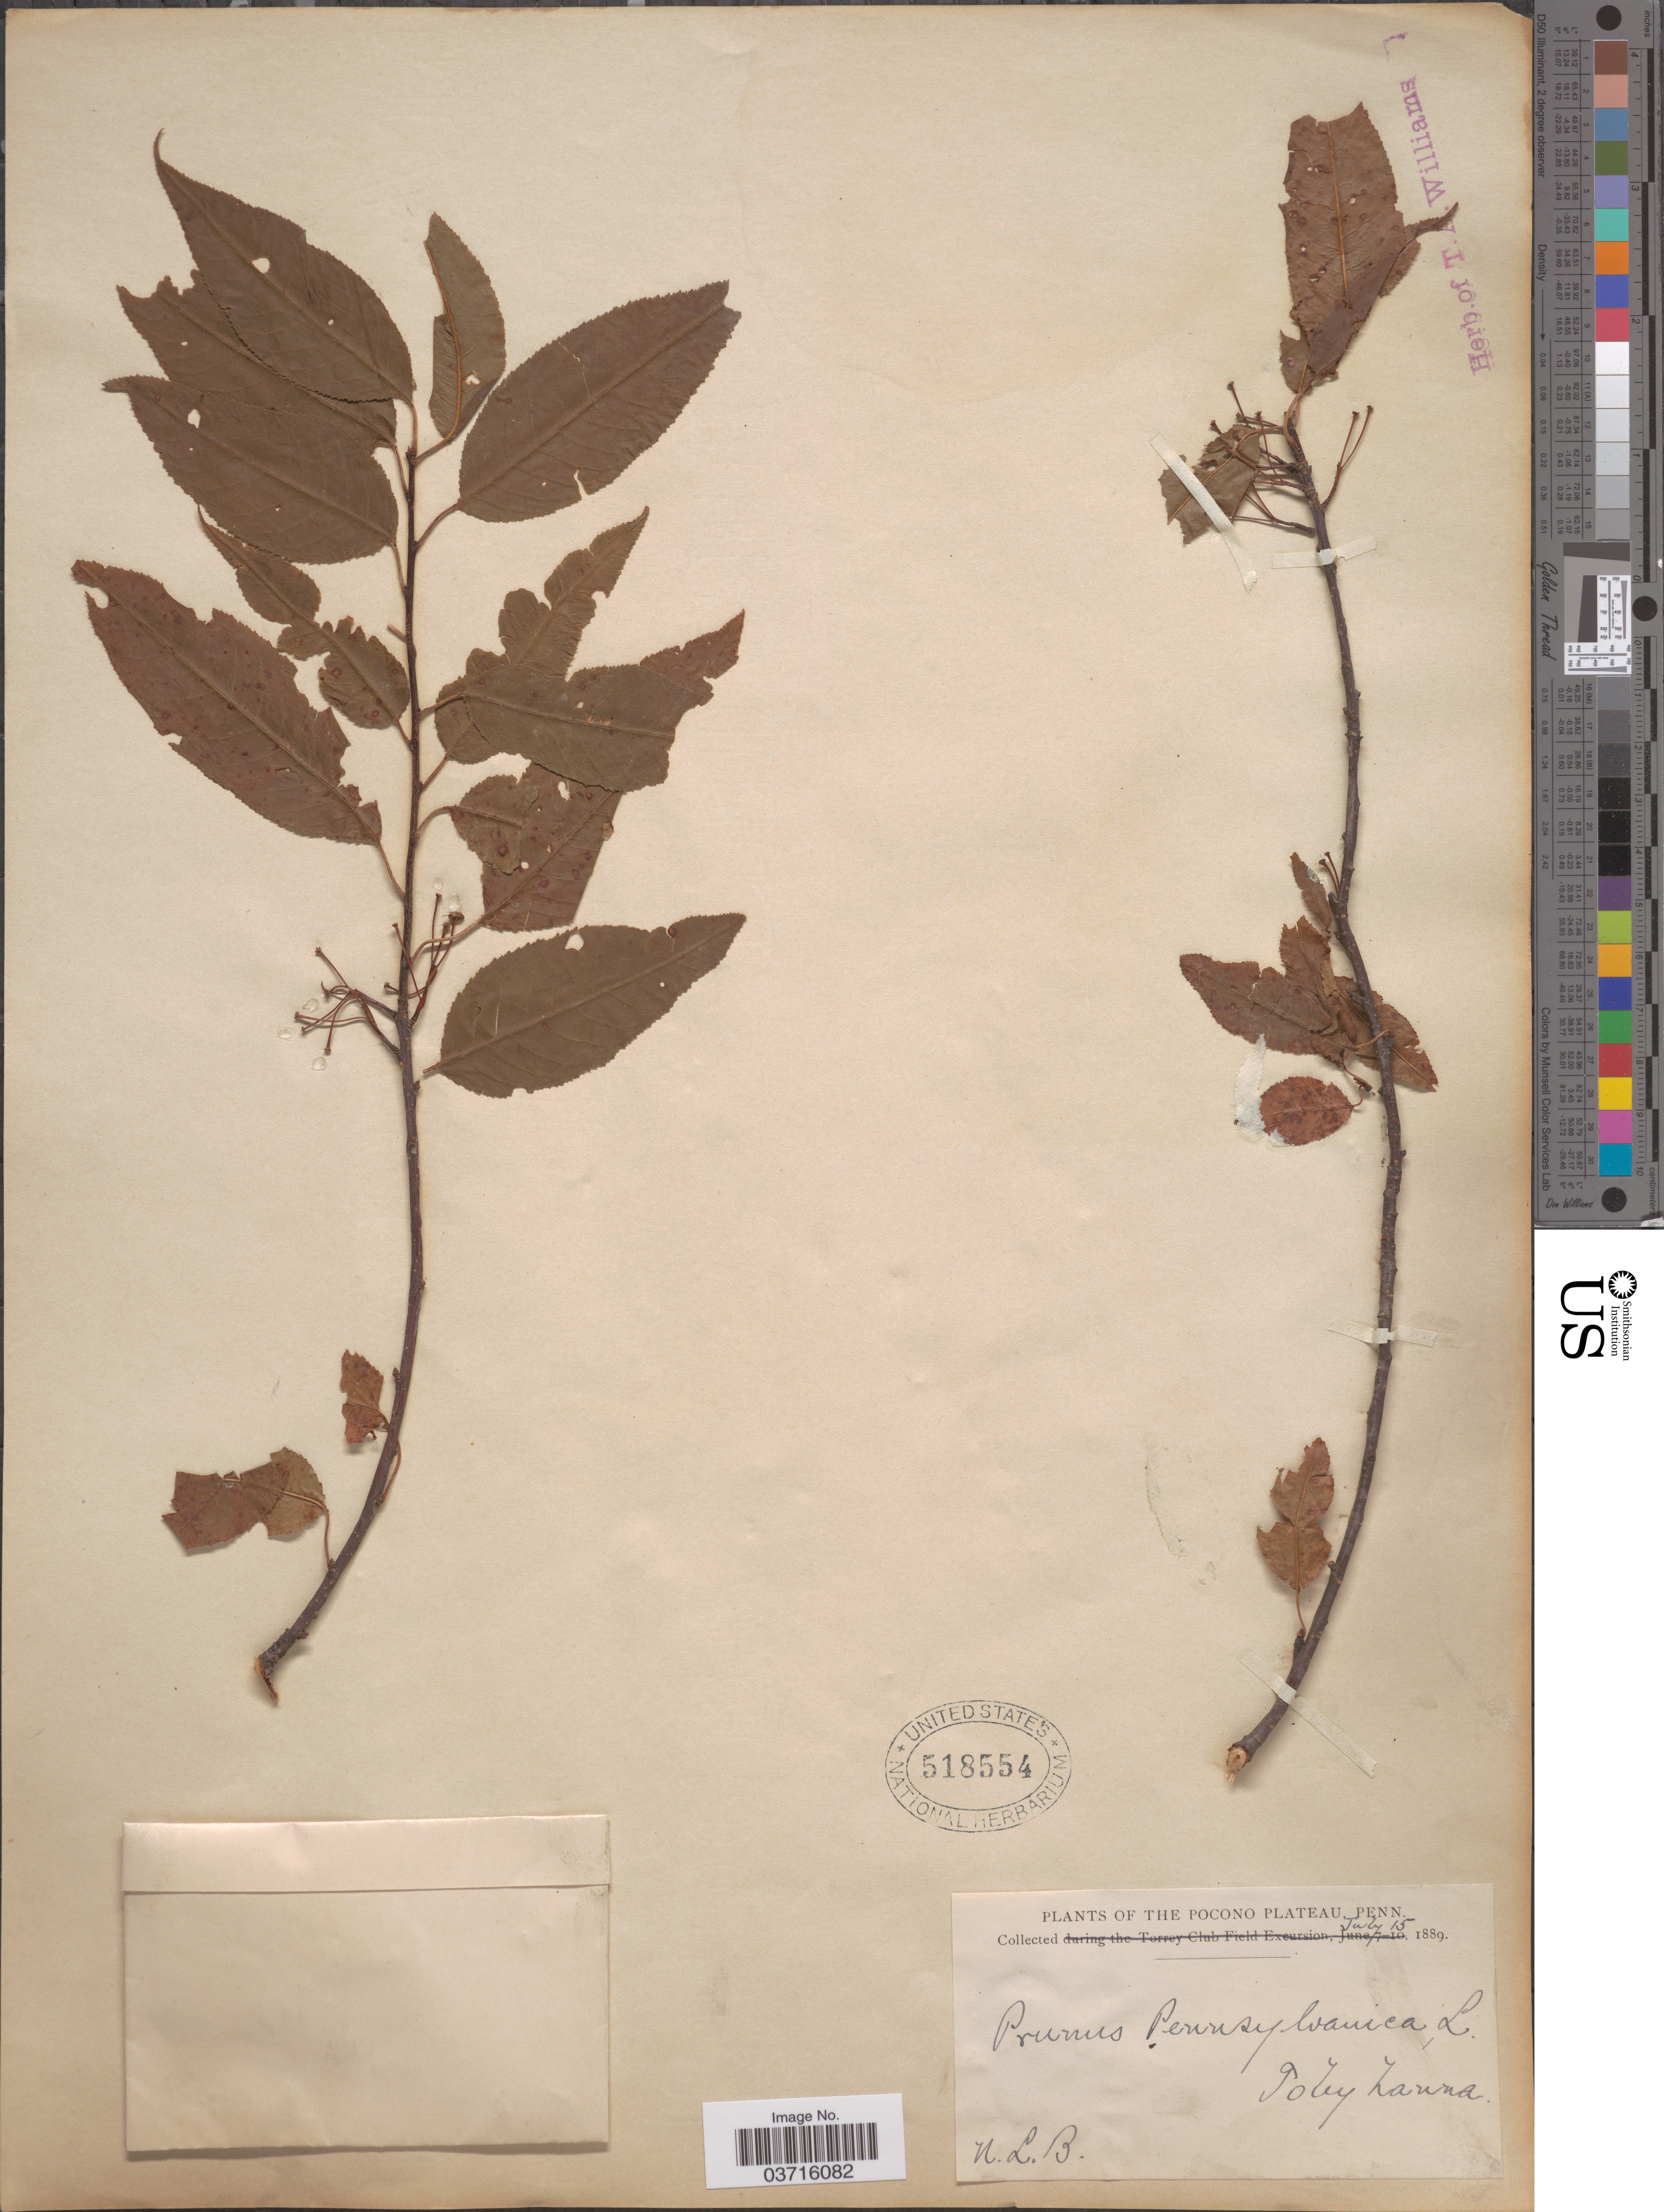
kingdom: Plantae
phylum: Tracheophyta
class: Magnoliopsida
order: Rosales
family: Rosaceae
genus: Prunus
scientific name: Prunus pensylvanica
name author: L. f.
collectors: N. L. B.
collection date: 1889-07-15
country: United States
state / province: Pennsylvania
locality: The Pocono Plateau.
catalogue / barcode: US 518554